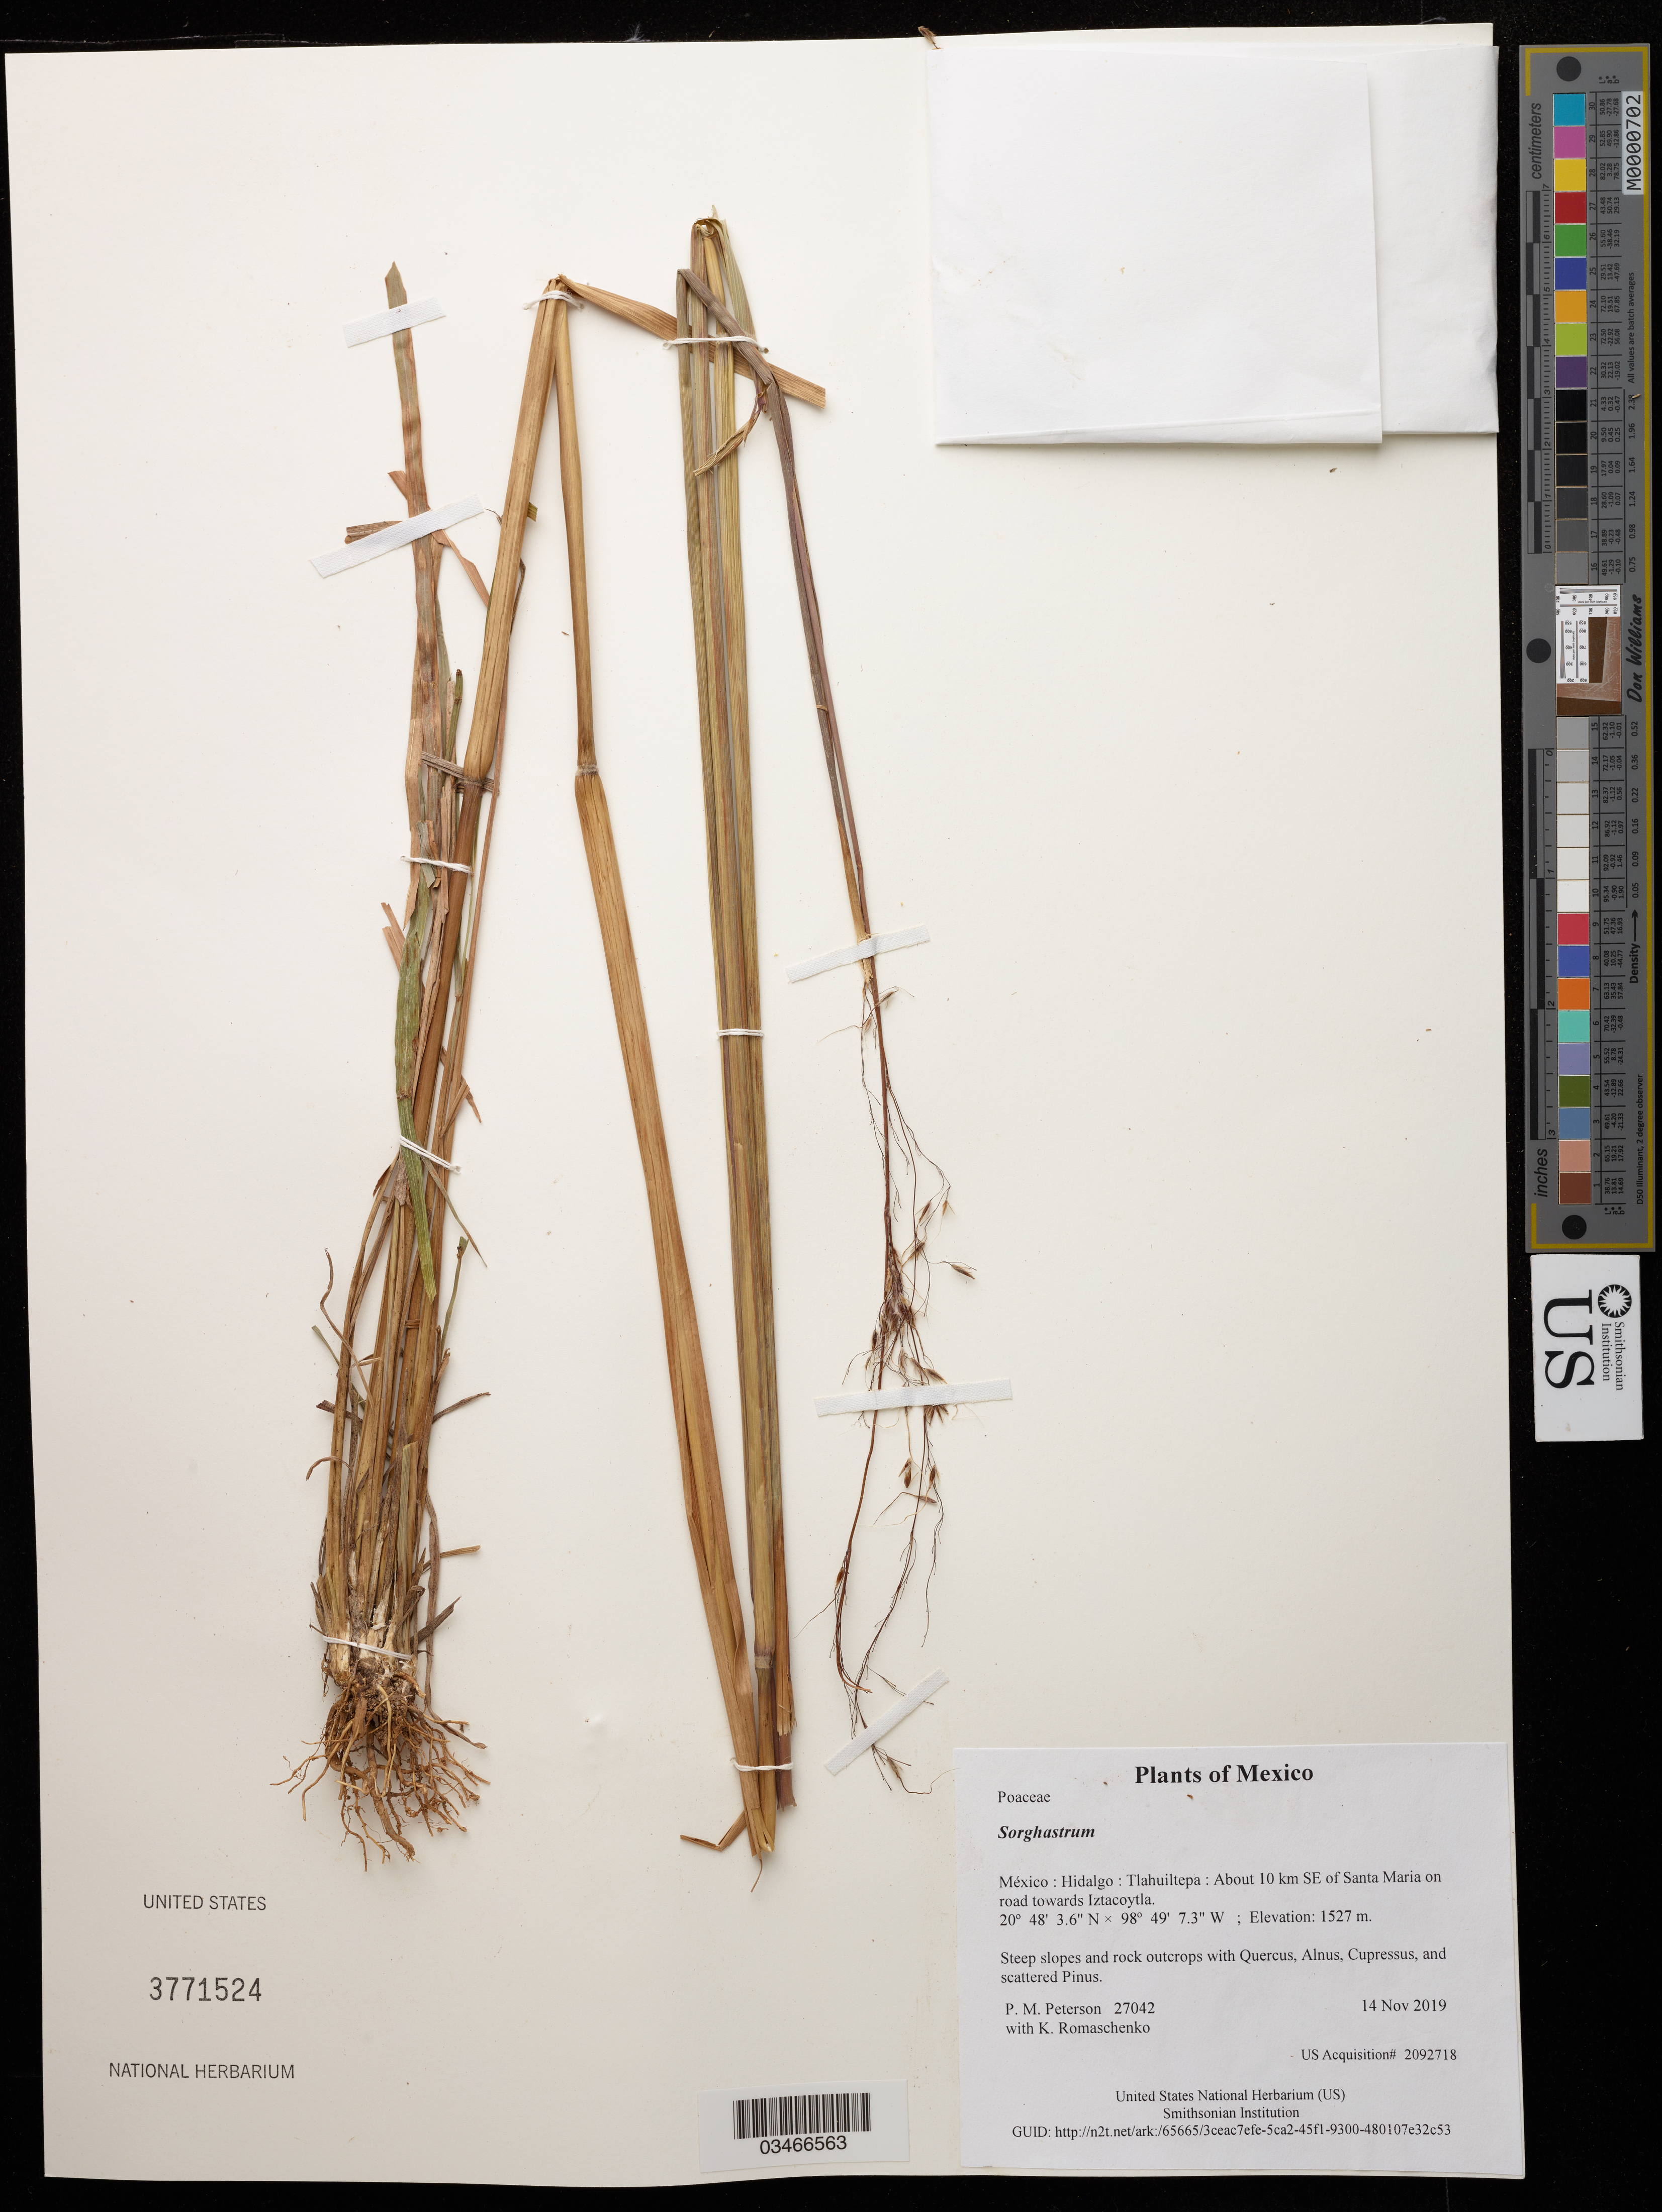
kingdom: Plantae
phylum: Tracheophyta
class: Liliopsida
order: Poales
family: Poaceae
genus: Sorghastrum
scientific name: Sorghastrum sp.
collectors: P. M. Peterson & K. Romaschenko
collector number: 27042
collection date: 2019-11-14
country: México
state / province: Hidalgo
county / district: Tlahuiltepa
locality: About 10 km SE of Santa Maria on road towards Iztacoytla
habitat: Steep slopes and rock outcrops with Quercus, Alnus, Cupressus, and scattered Pinus.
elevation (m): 1527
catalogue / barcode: US 3771524